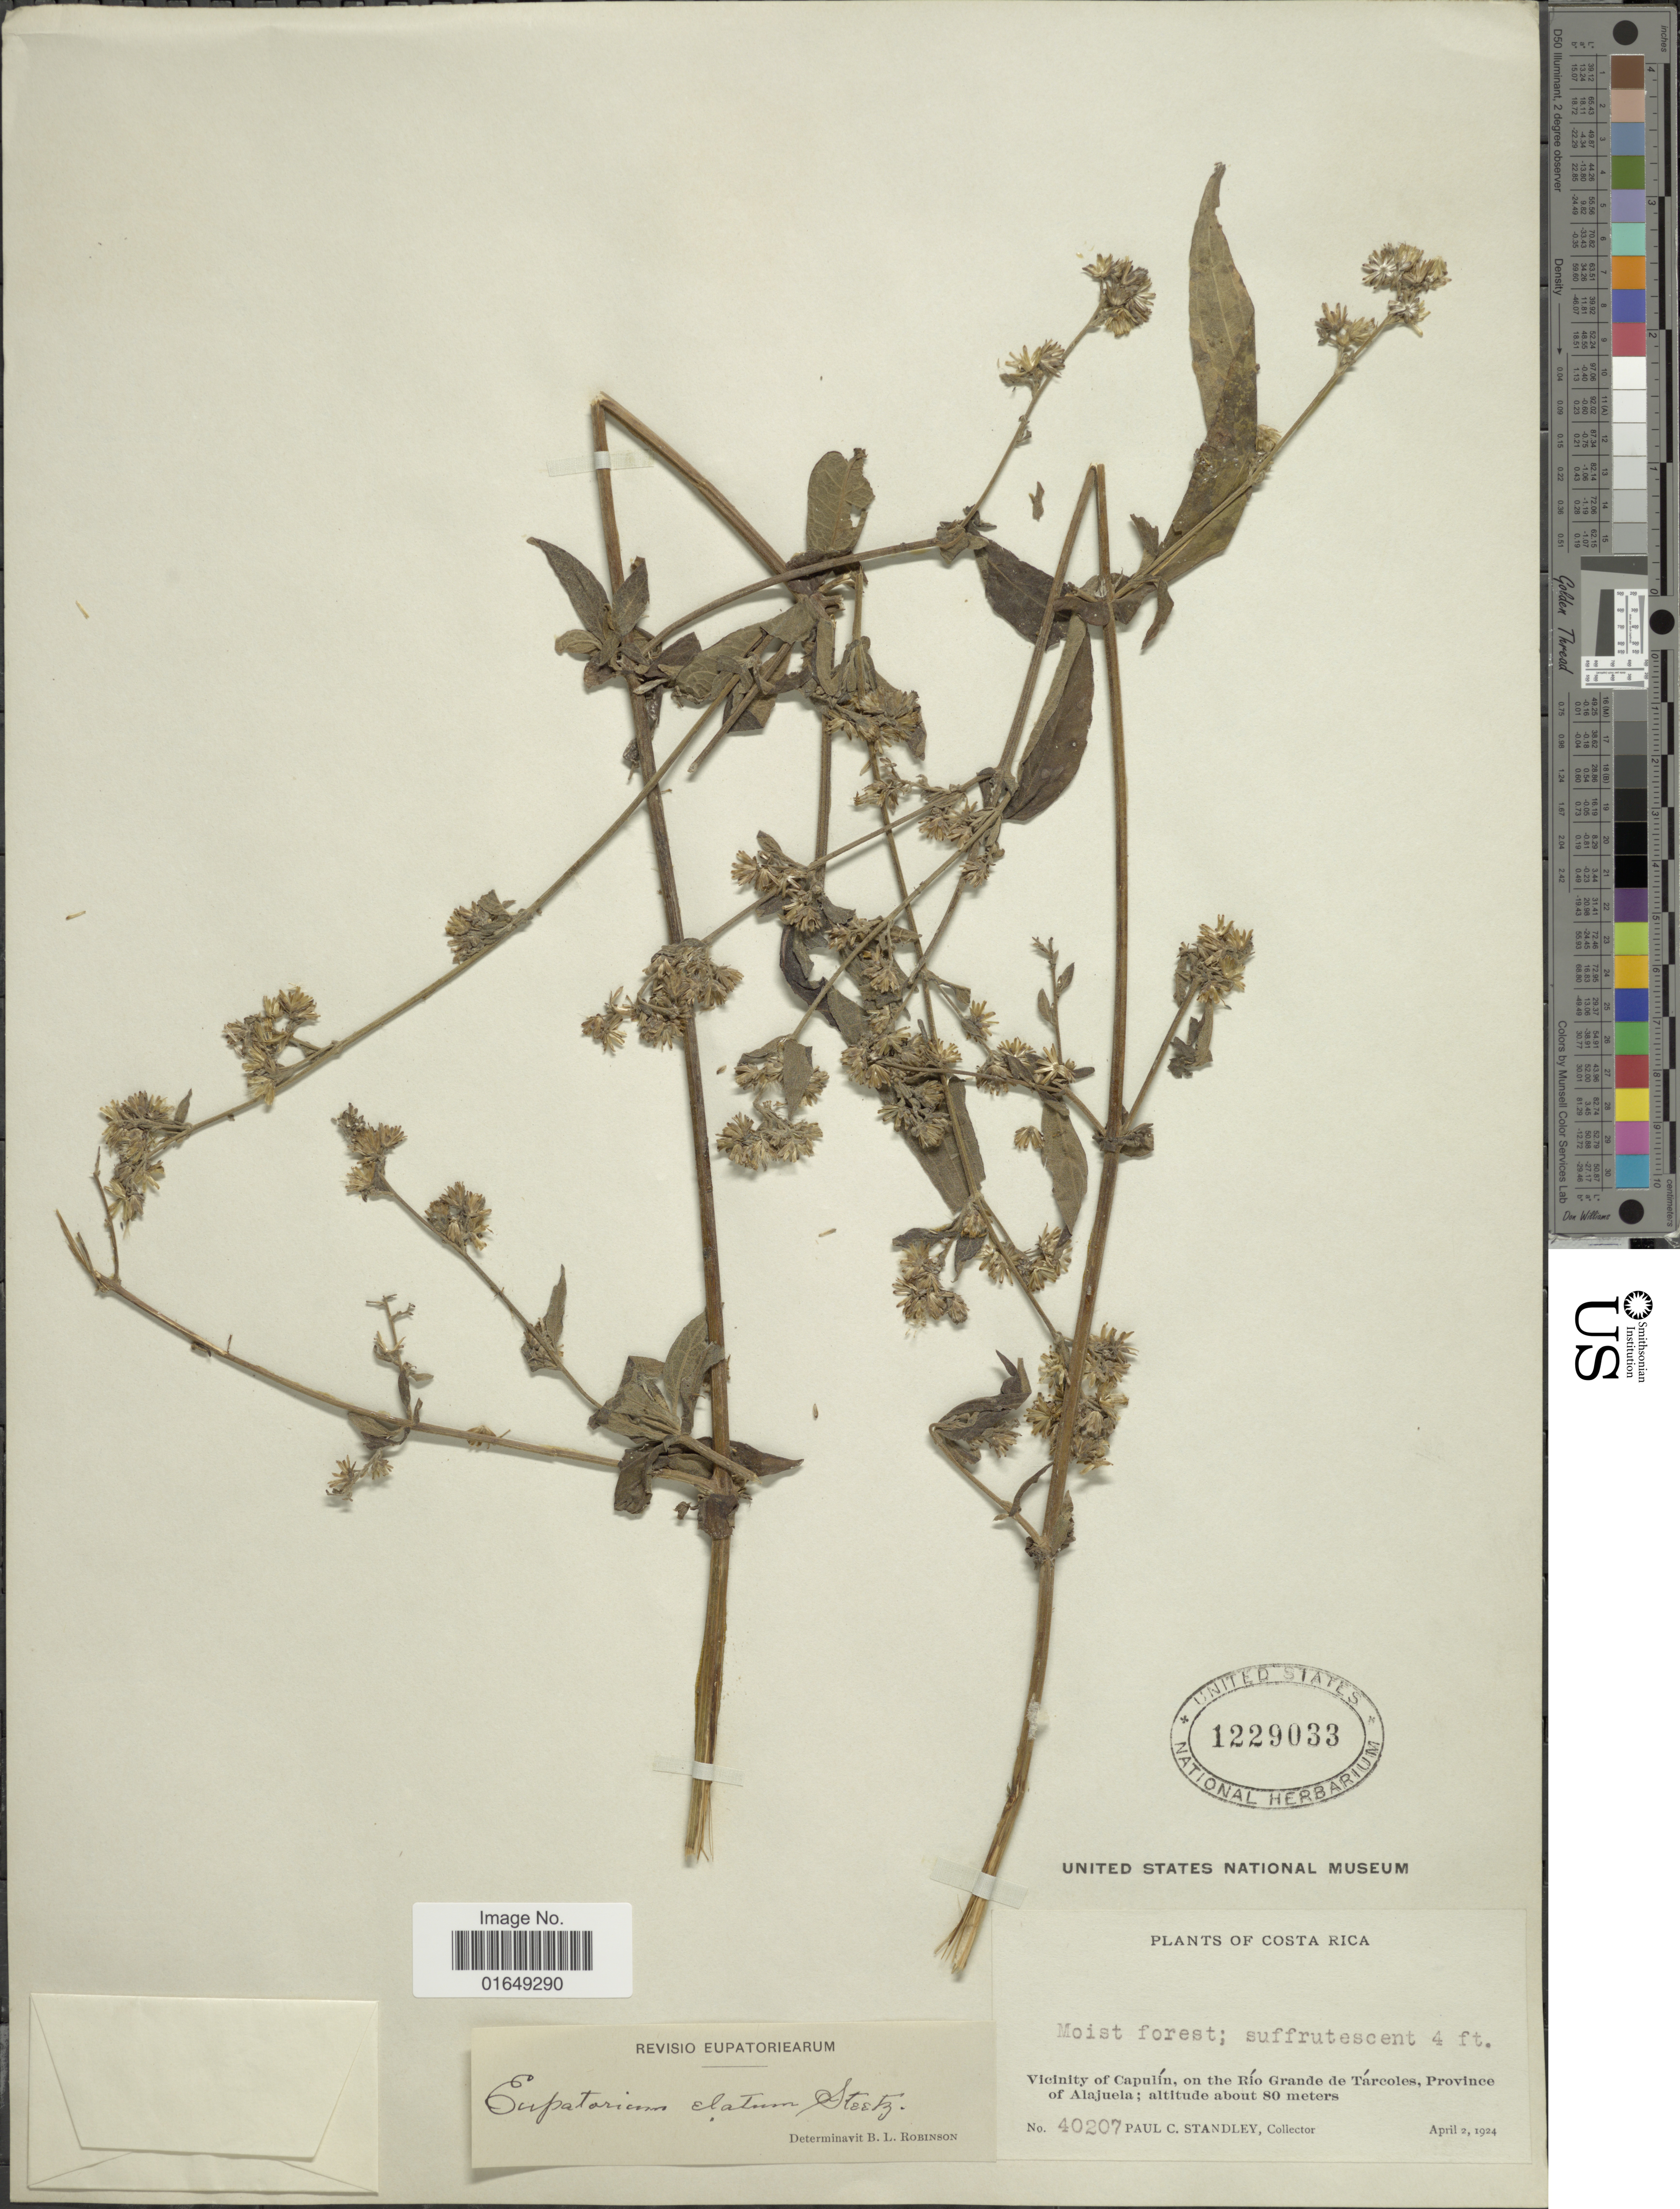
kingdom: Plantae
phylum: Tracheophyta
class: Magnoliopsida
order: Asterales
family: Asteraceae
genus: Ayapana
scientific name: Ayapana elata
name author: (Steetz) R.M. King & H. Rob.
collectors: P. C. Standley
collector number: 40207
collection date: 1924-04-02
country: Costa Rica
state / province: Alajuela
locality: Vicinity of Capulín, on the Río Grande de Tárcoles.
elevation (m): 80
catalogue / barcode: US 1229033